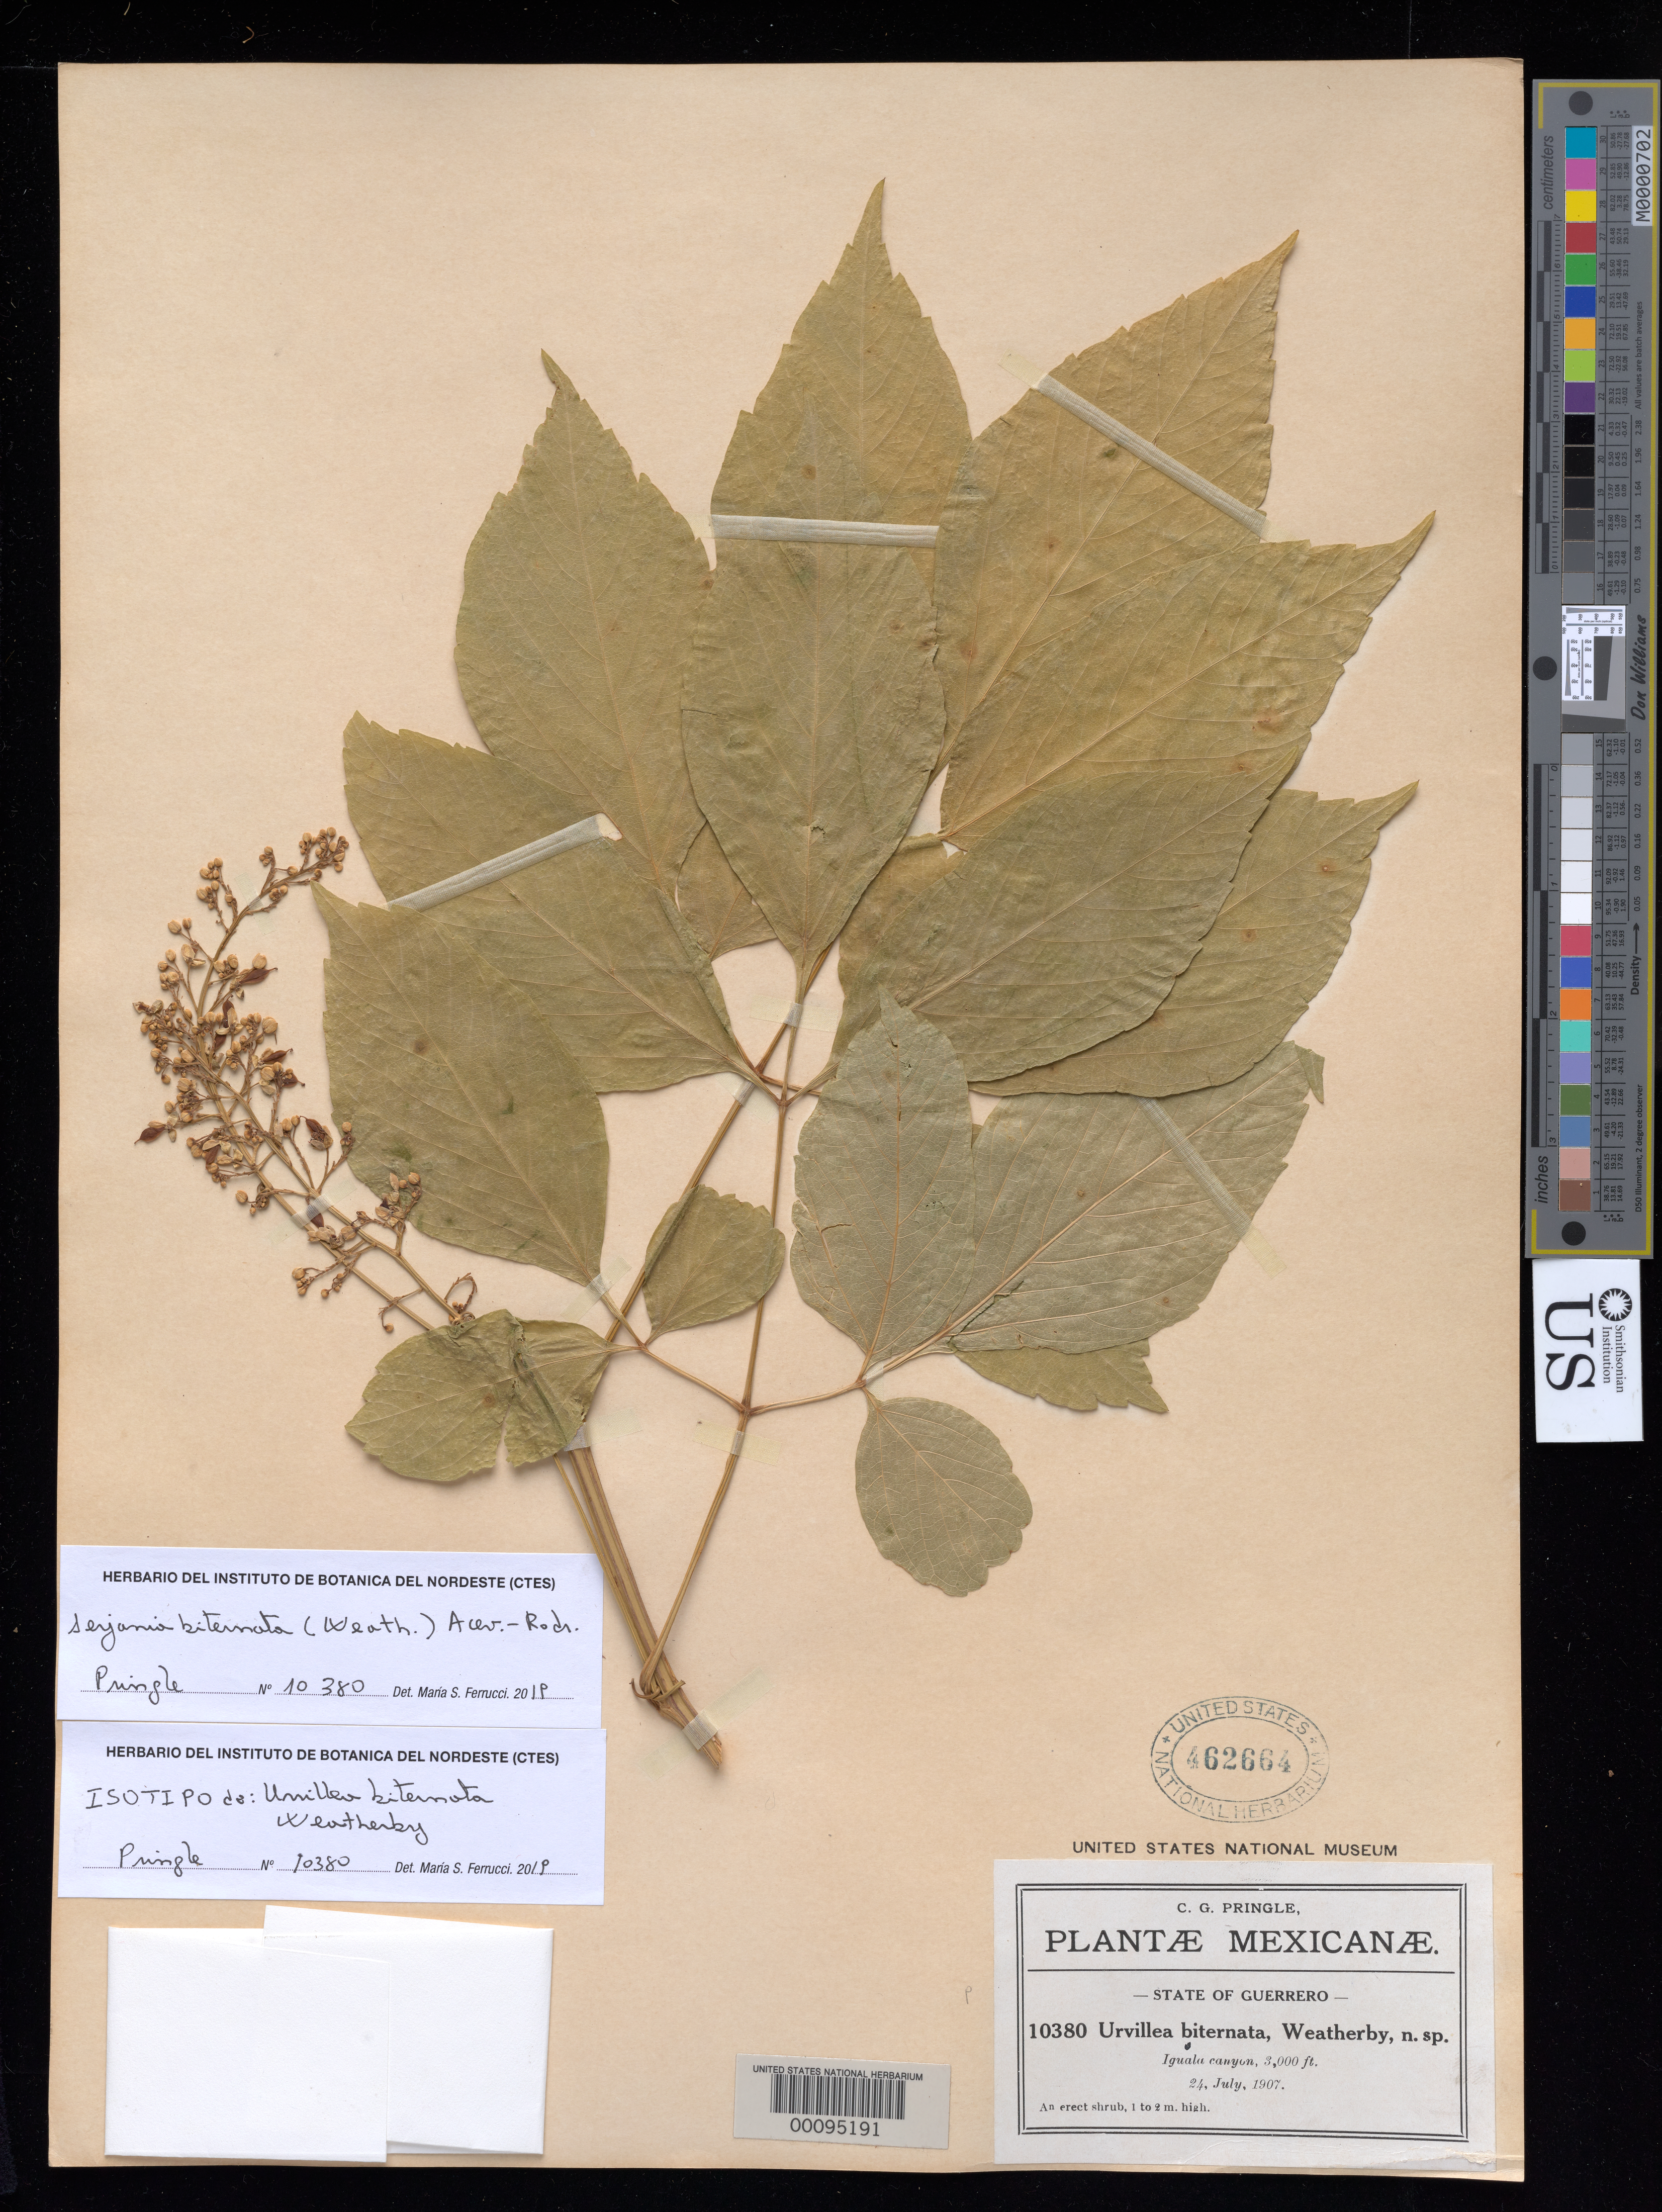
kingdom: Plantae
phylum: Tracheophyta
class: Magnoliopsida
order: Sapindales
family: Sapindaceae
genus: Urvillea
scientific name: Urvillea biternata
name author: Weath.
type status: Isotype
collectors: C. G. Pringle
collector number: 10380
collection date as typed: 24 Jul 1907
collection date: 1907-07-24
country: Mexico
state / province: Guerrero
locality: Iguala Canyon.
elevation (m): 915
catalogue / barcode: US 462664